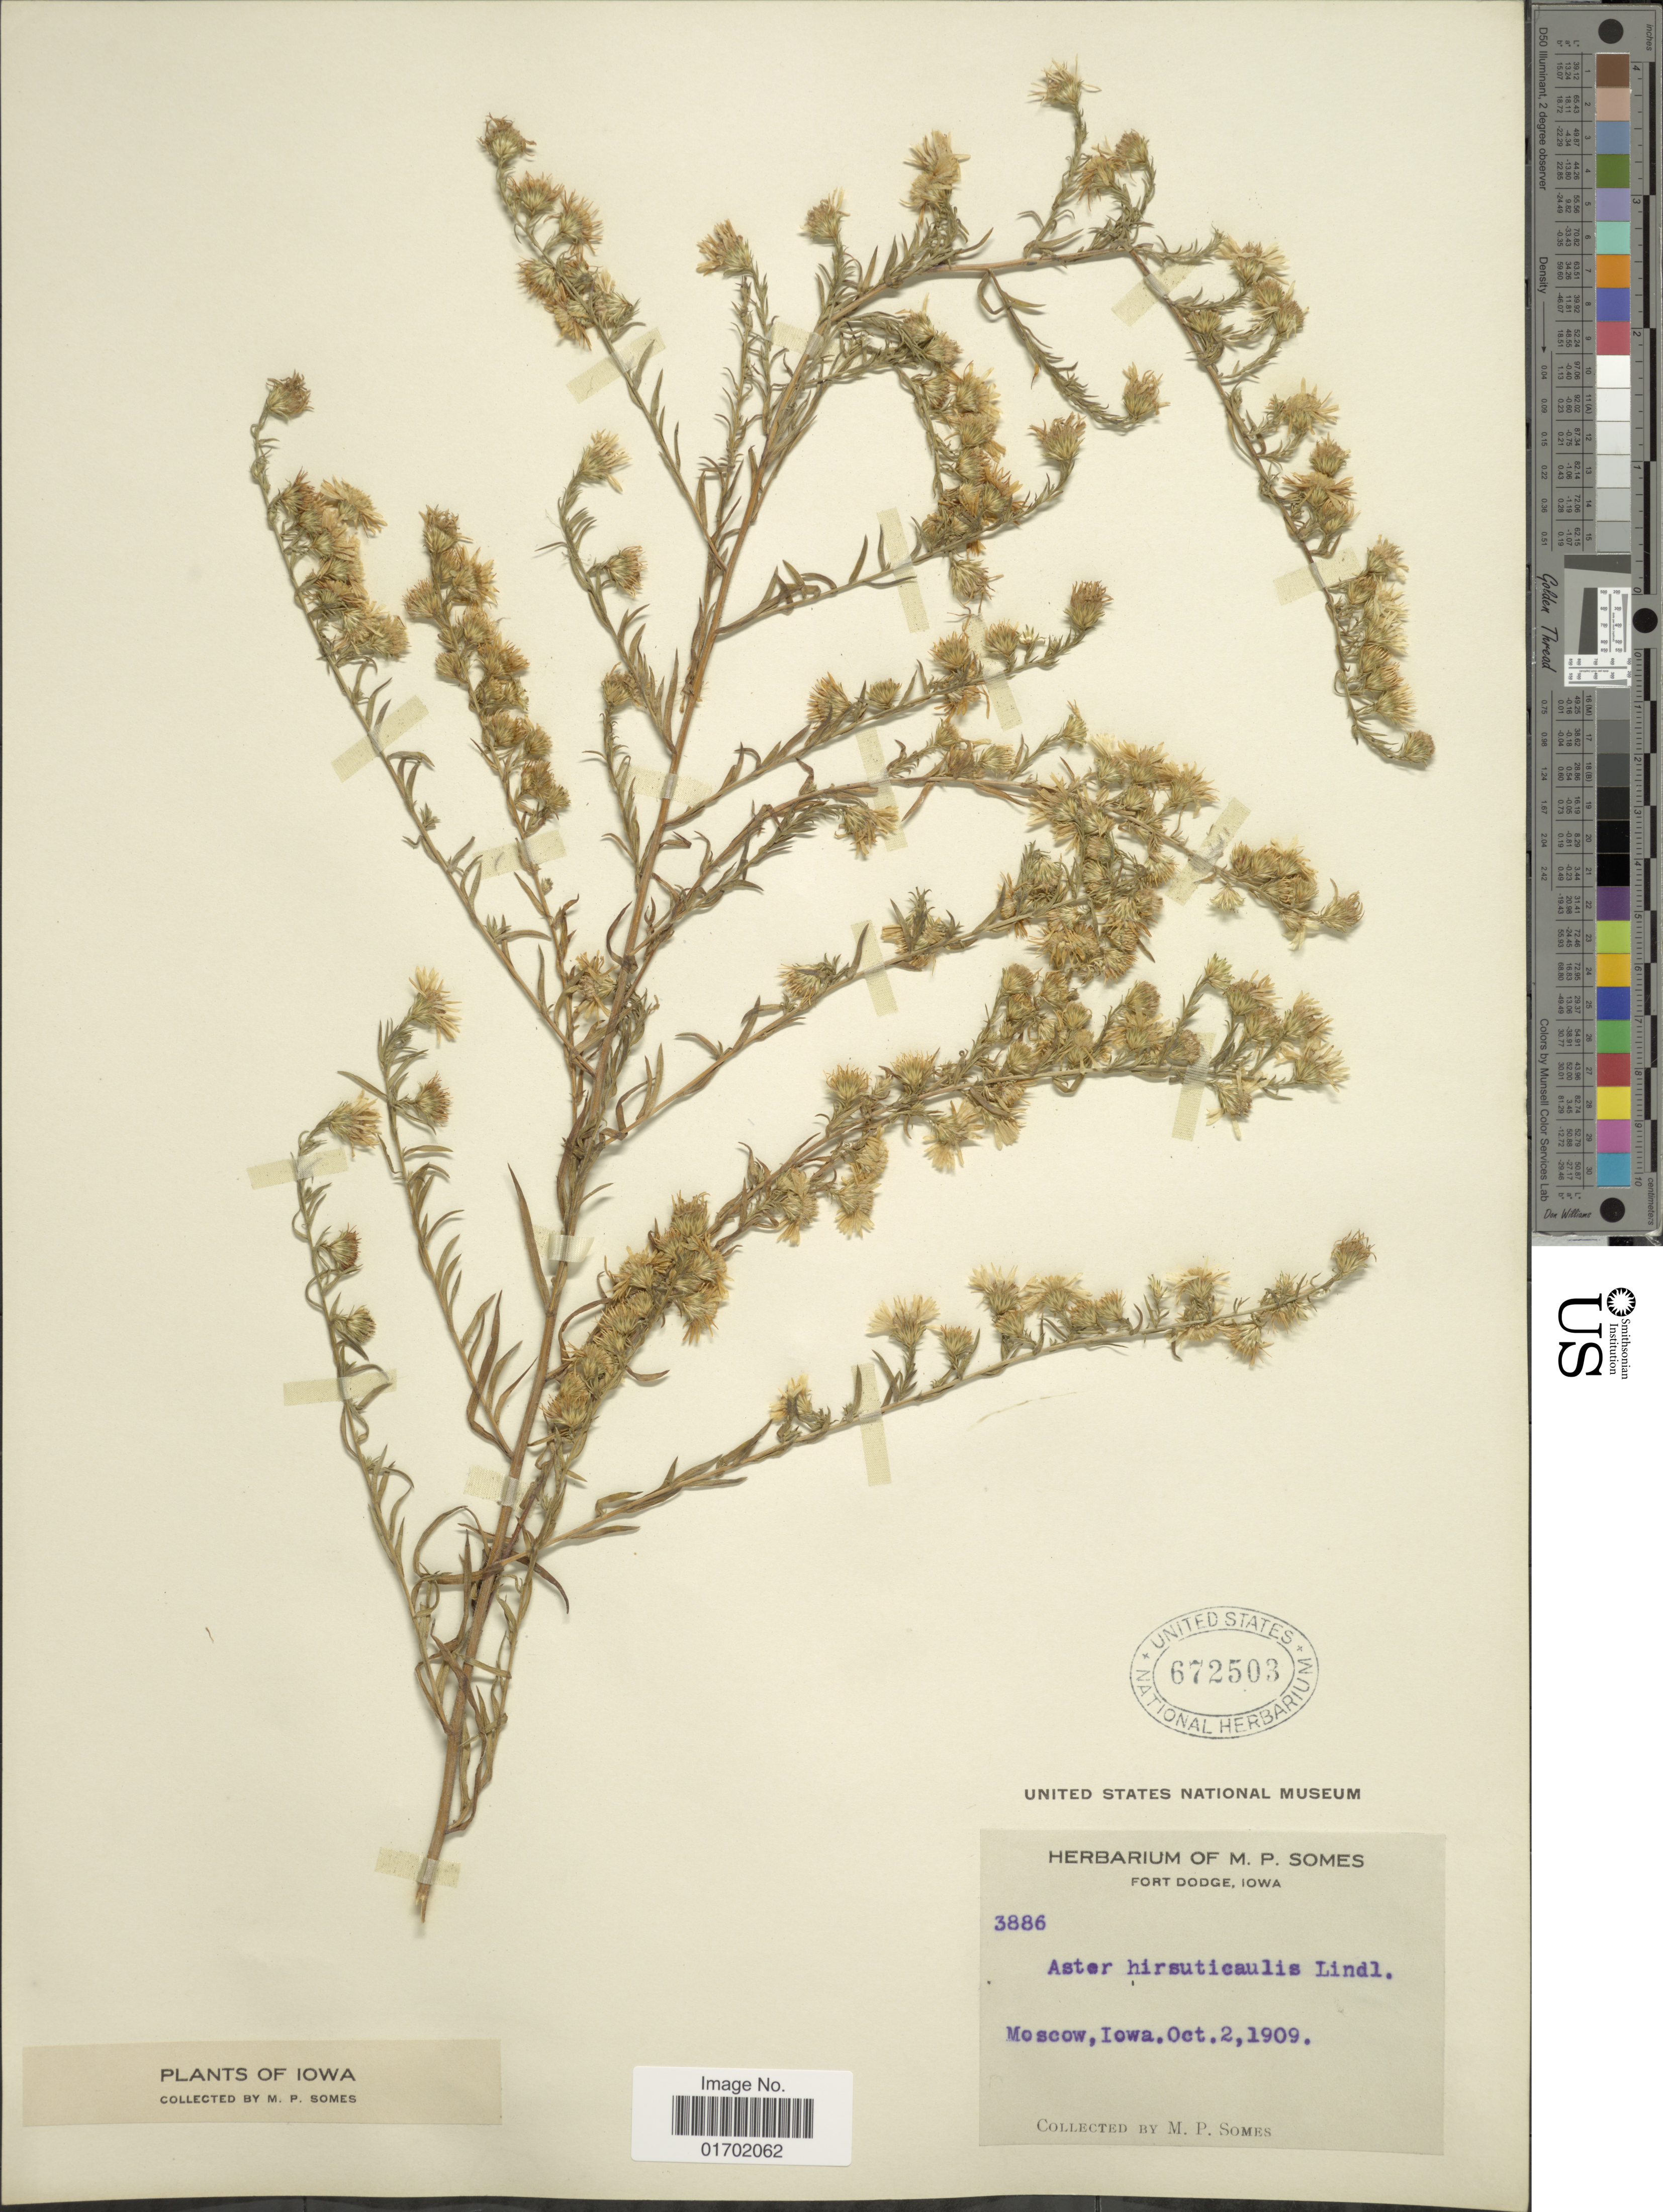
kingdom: Plantae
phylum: Tracheophyta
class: Magnoliopsida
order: Asterales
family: Asteraceae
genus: Symphyotrichum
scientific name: Symphyotrichum pilosum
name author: (Willd.) G.L. Nesom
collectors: M. Somes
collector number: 3886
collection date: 1909-10-02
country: United States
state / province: Iowa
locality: Moscow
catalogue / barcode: US 672503